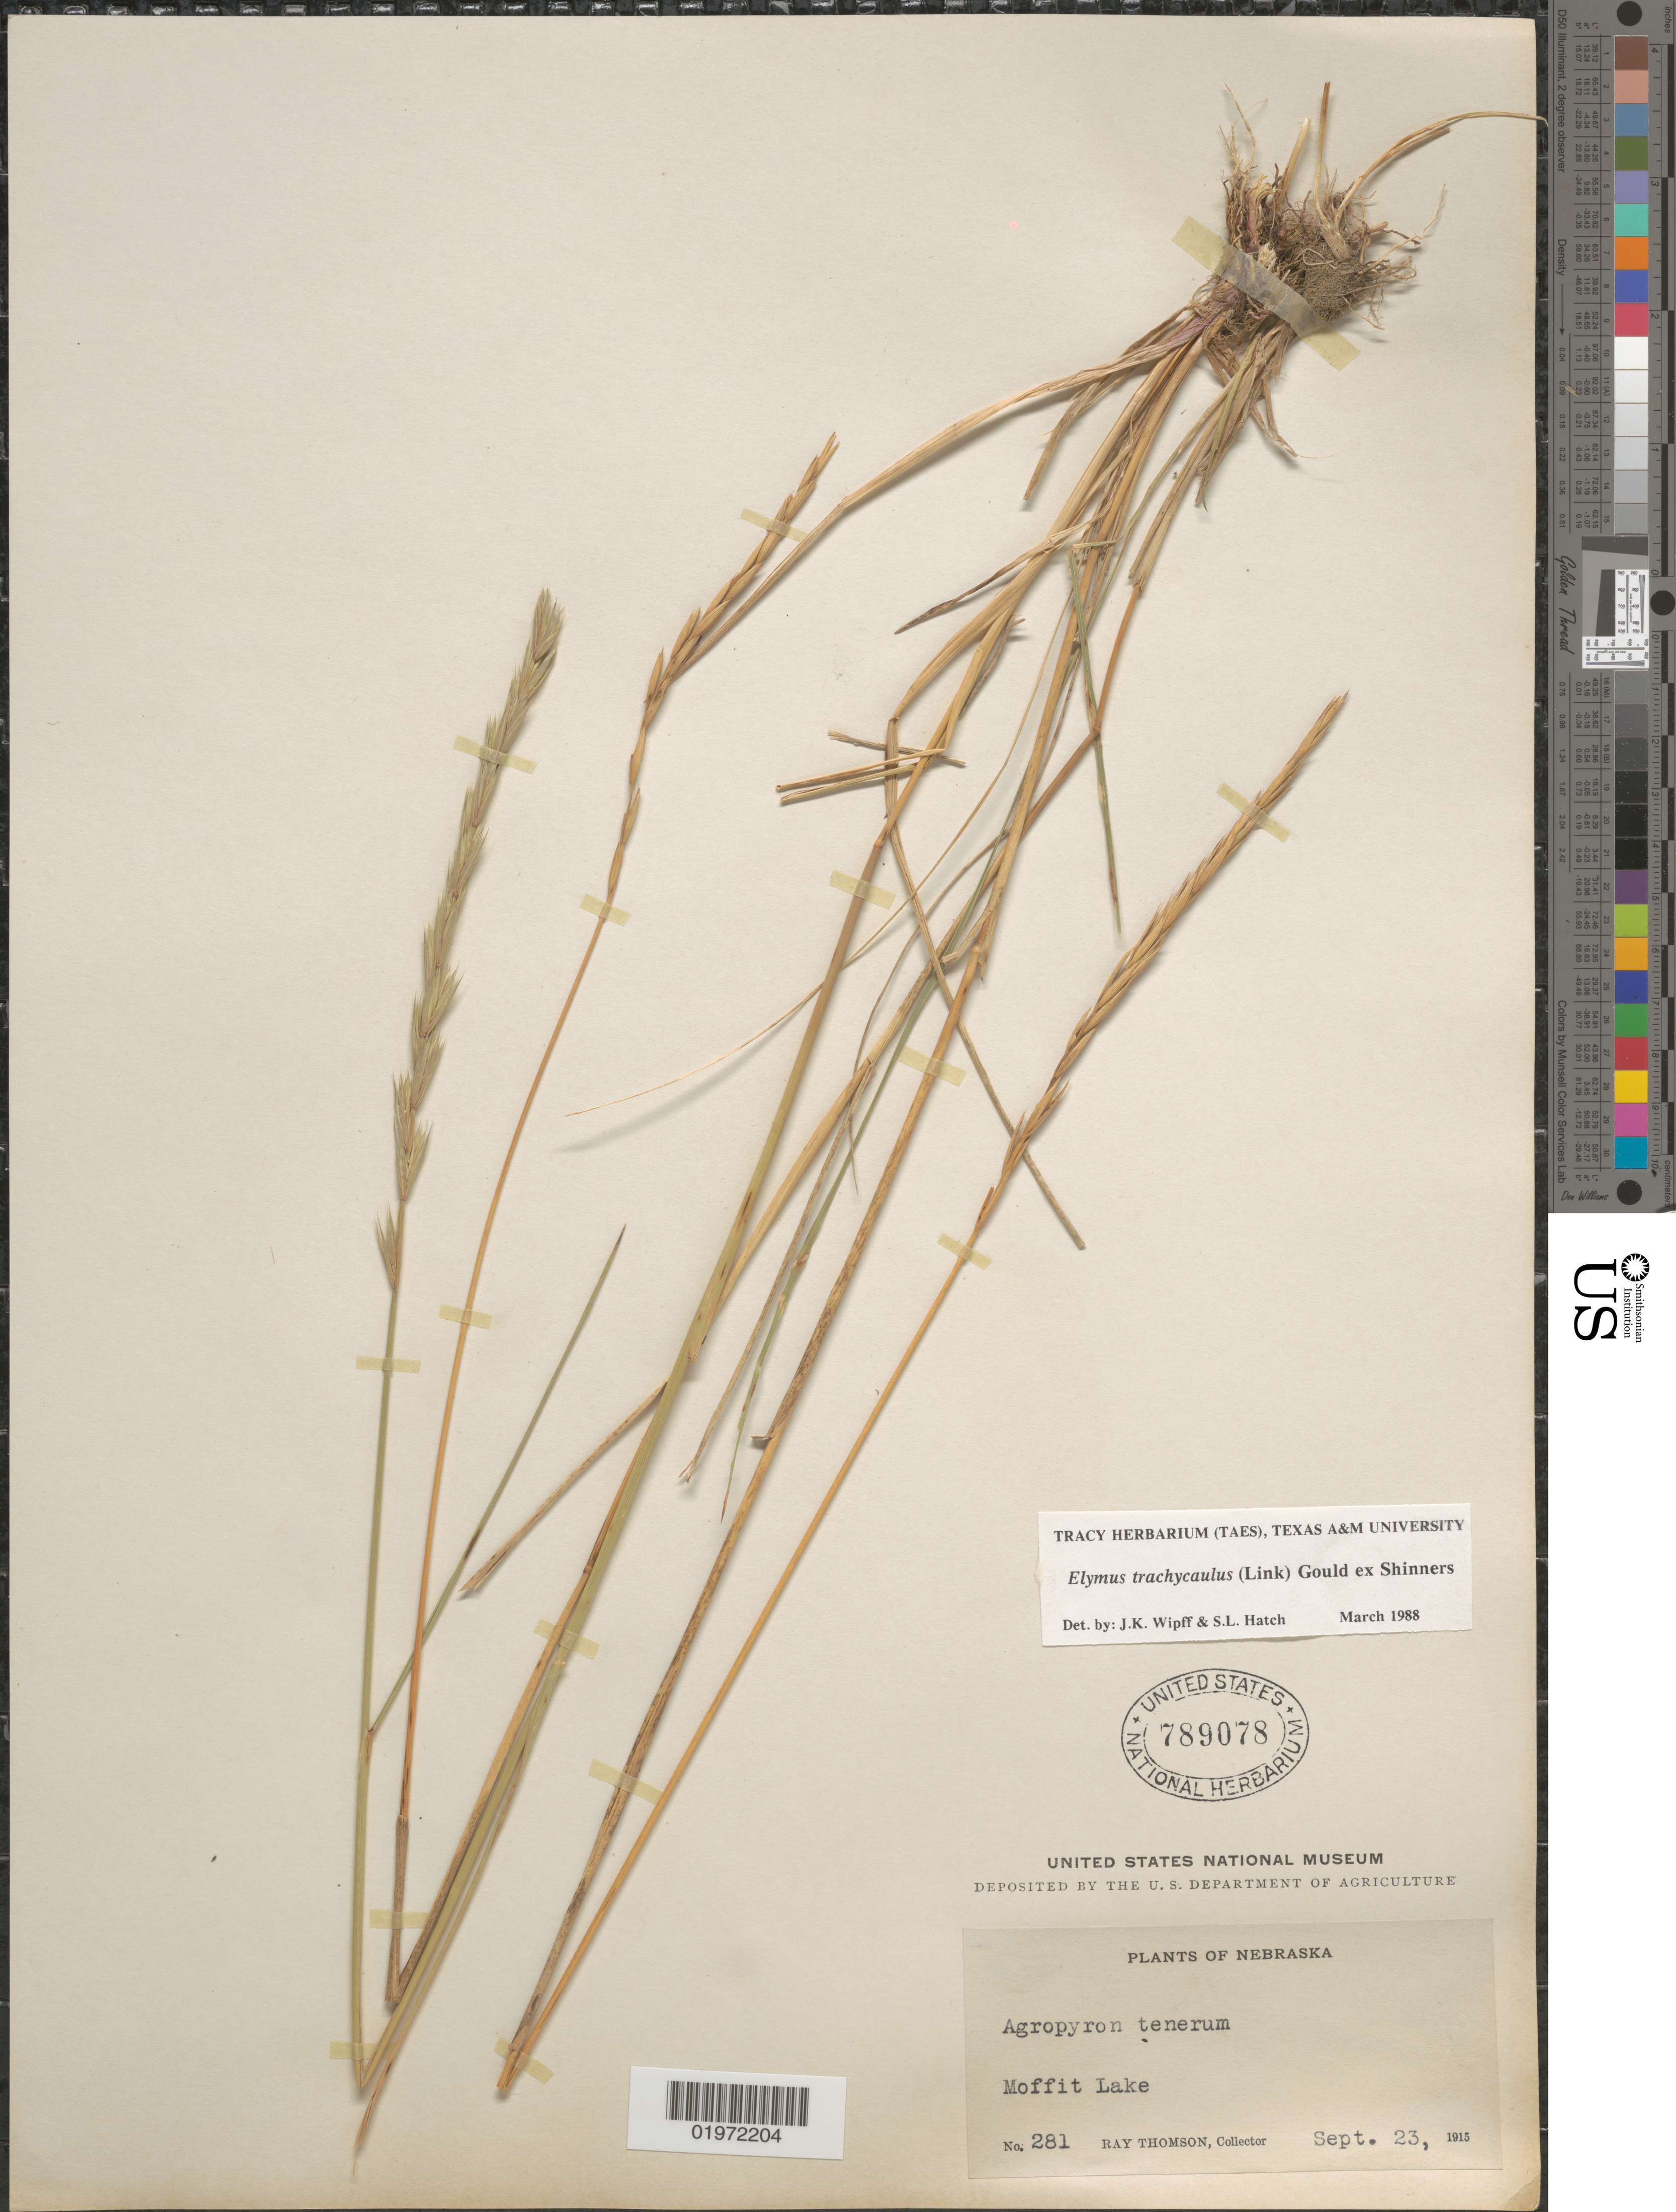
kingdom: Plantae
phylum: Tracheophyta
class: Liliopsida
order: Poales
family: Poaceae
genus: Elymus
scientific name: Elymus trachycaulus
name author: (Link) Gould ex Shinners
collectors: R. Thomson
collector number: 281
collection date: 1915-09-23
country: United States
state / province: Nebraska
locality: Moffit Lake.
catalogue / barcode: US 789078